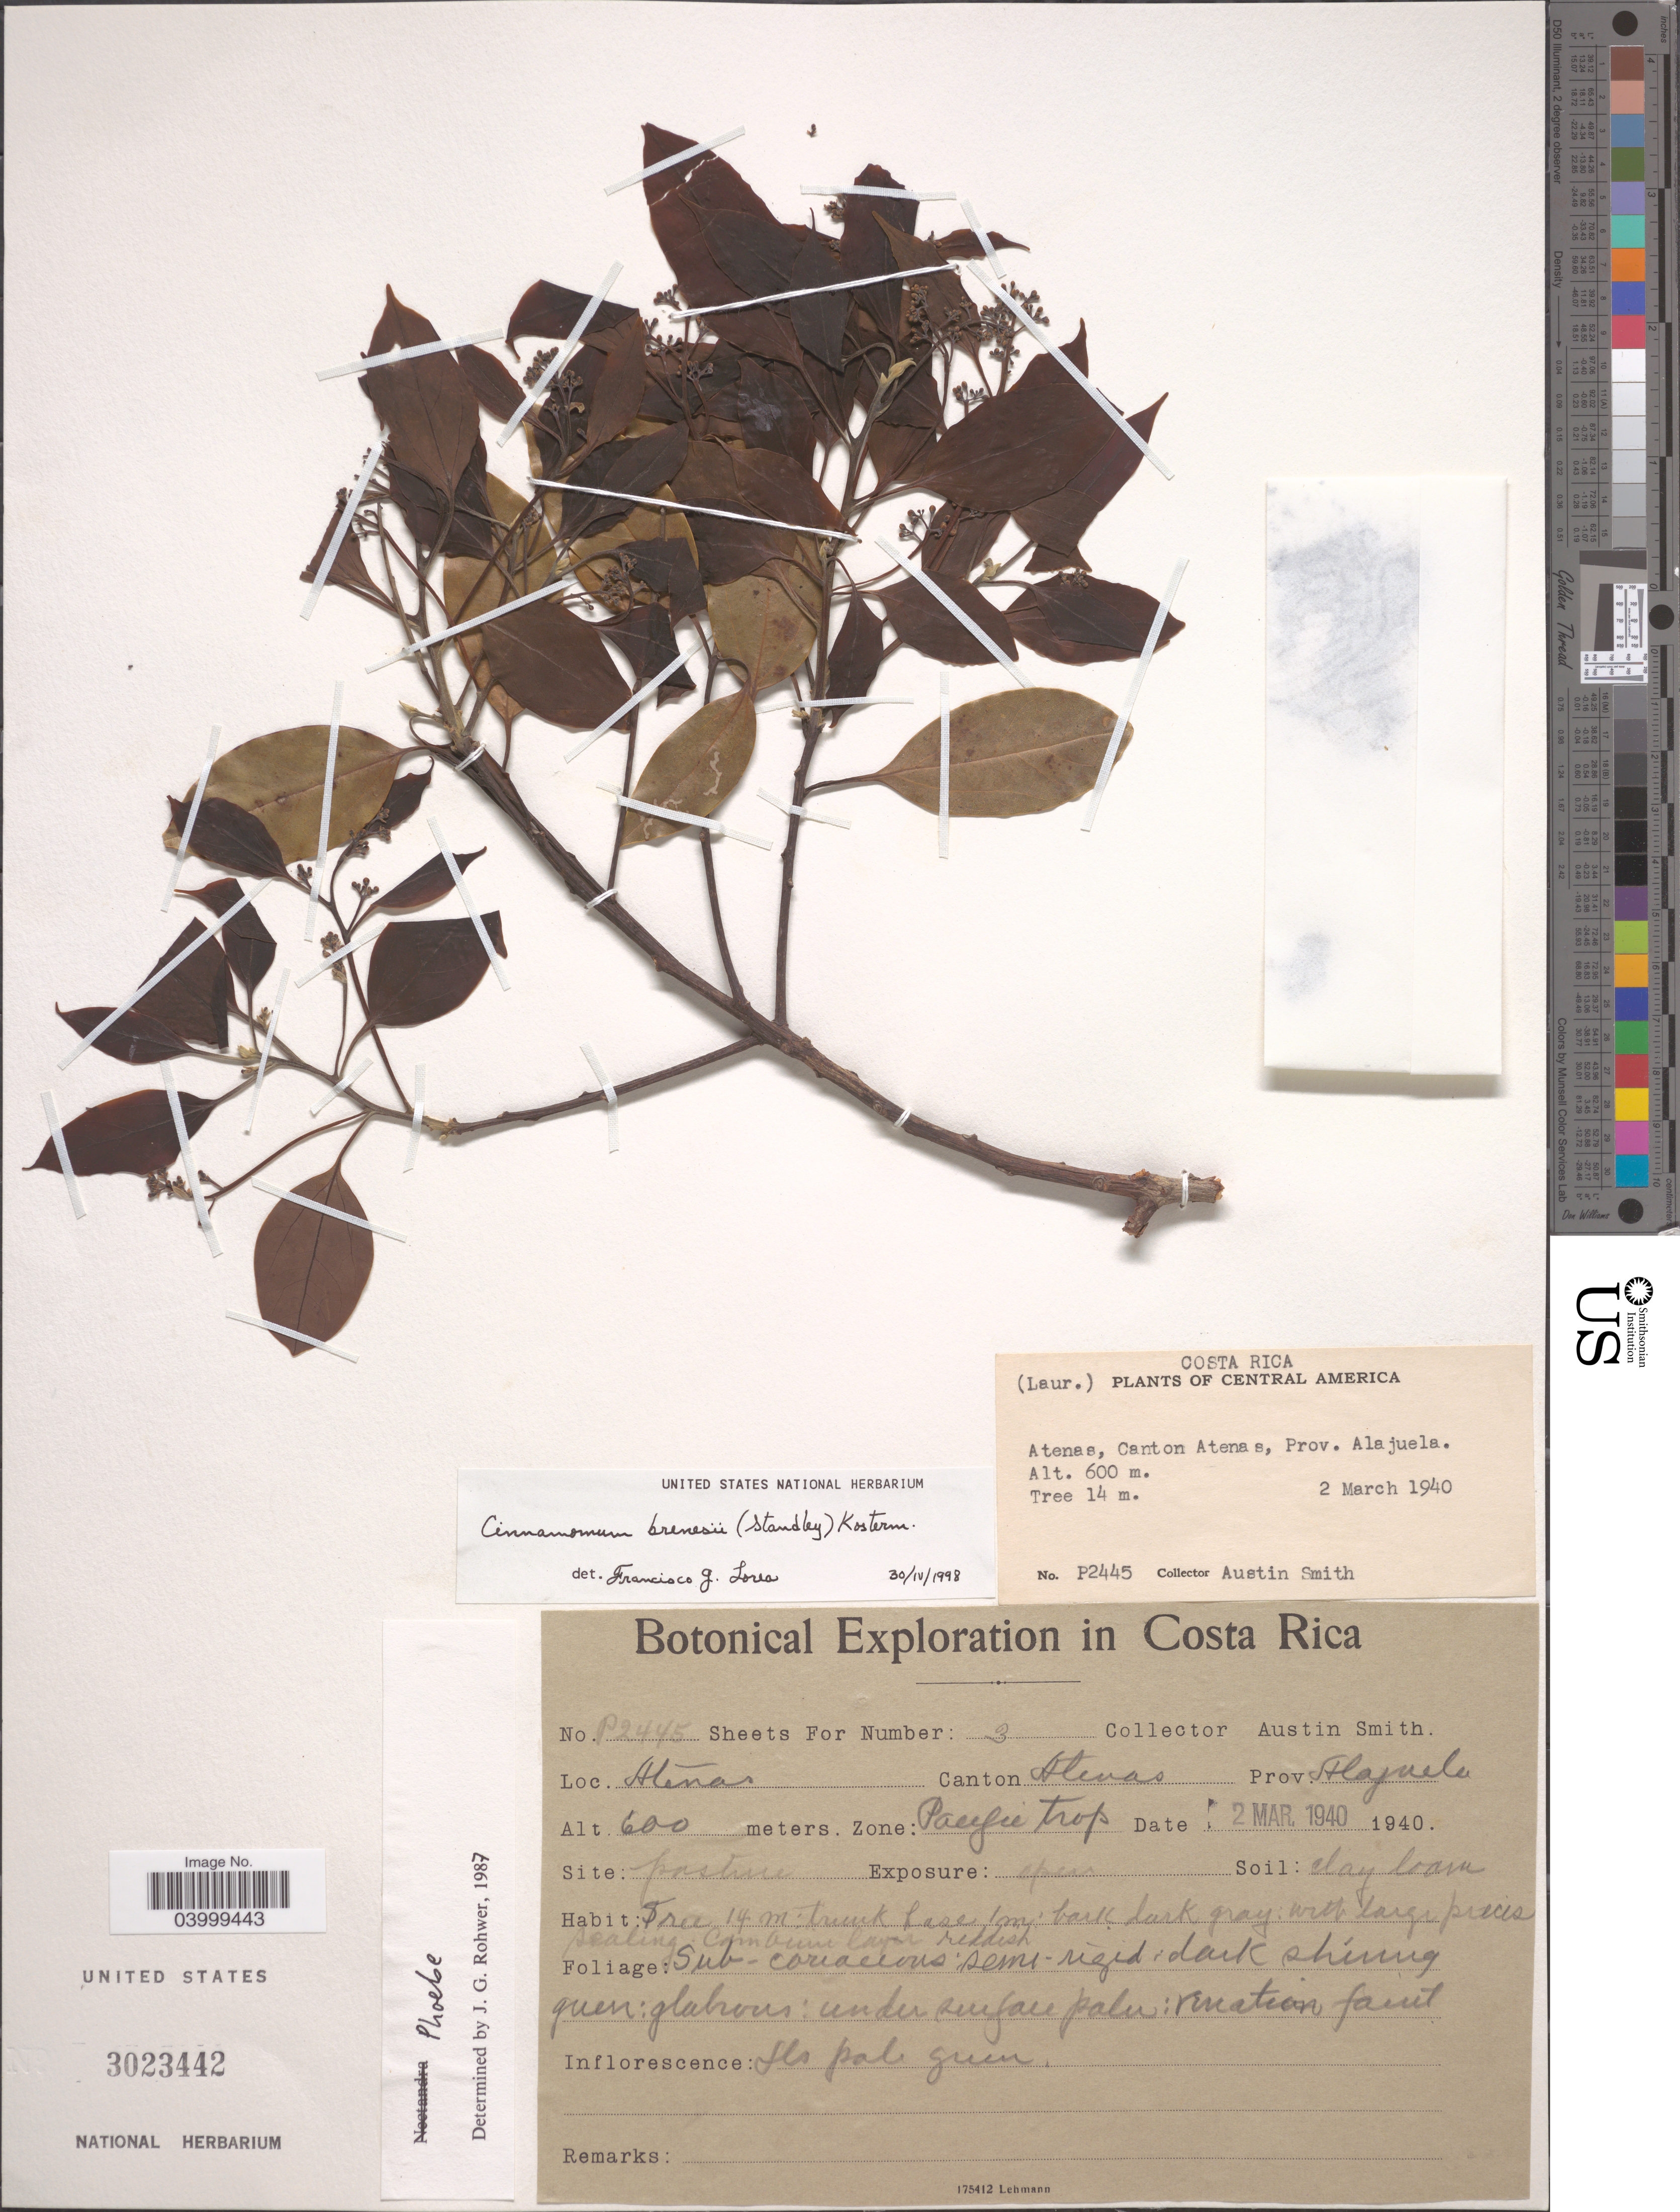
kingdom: Plantae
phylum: Tracheophyta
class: Magnoliopsida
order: Laurales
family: Lauraceae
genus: Cinnamomum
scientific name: Cinnamomum brenesii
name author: (Standl.) Kosterm.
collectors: Aust P. Smith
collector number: P2445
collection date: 1940-03-02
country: Costa Rica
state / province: Alajuela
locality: Antenas, Canton Atenas.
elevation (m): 600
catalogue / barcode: US 3023442